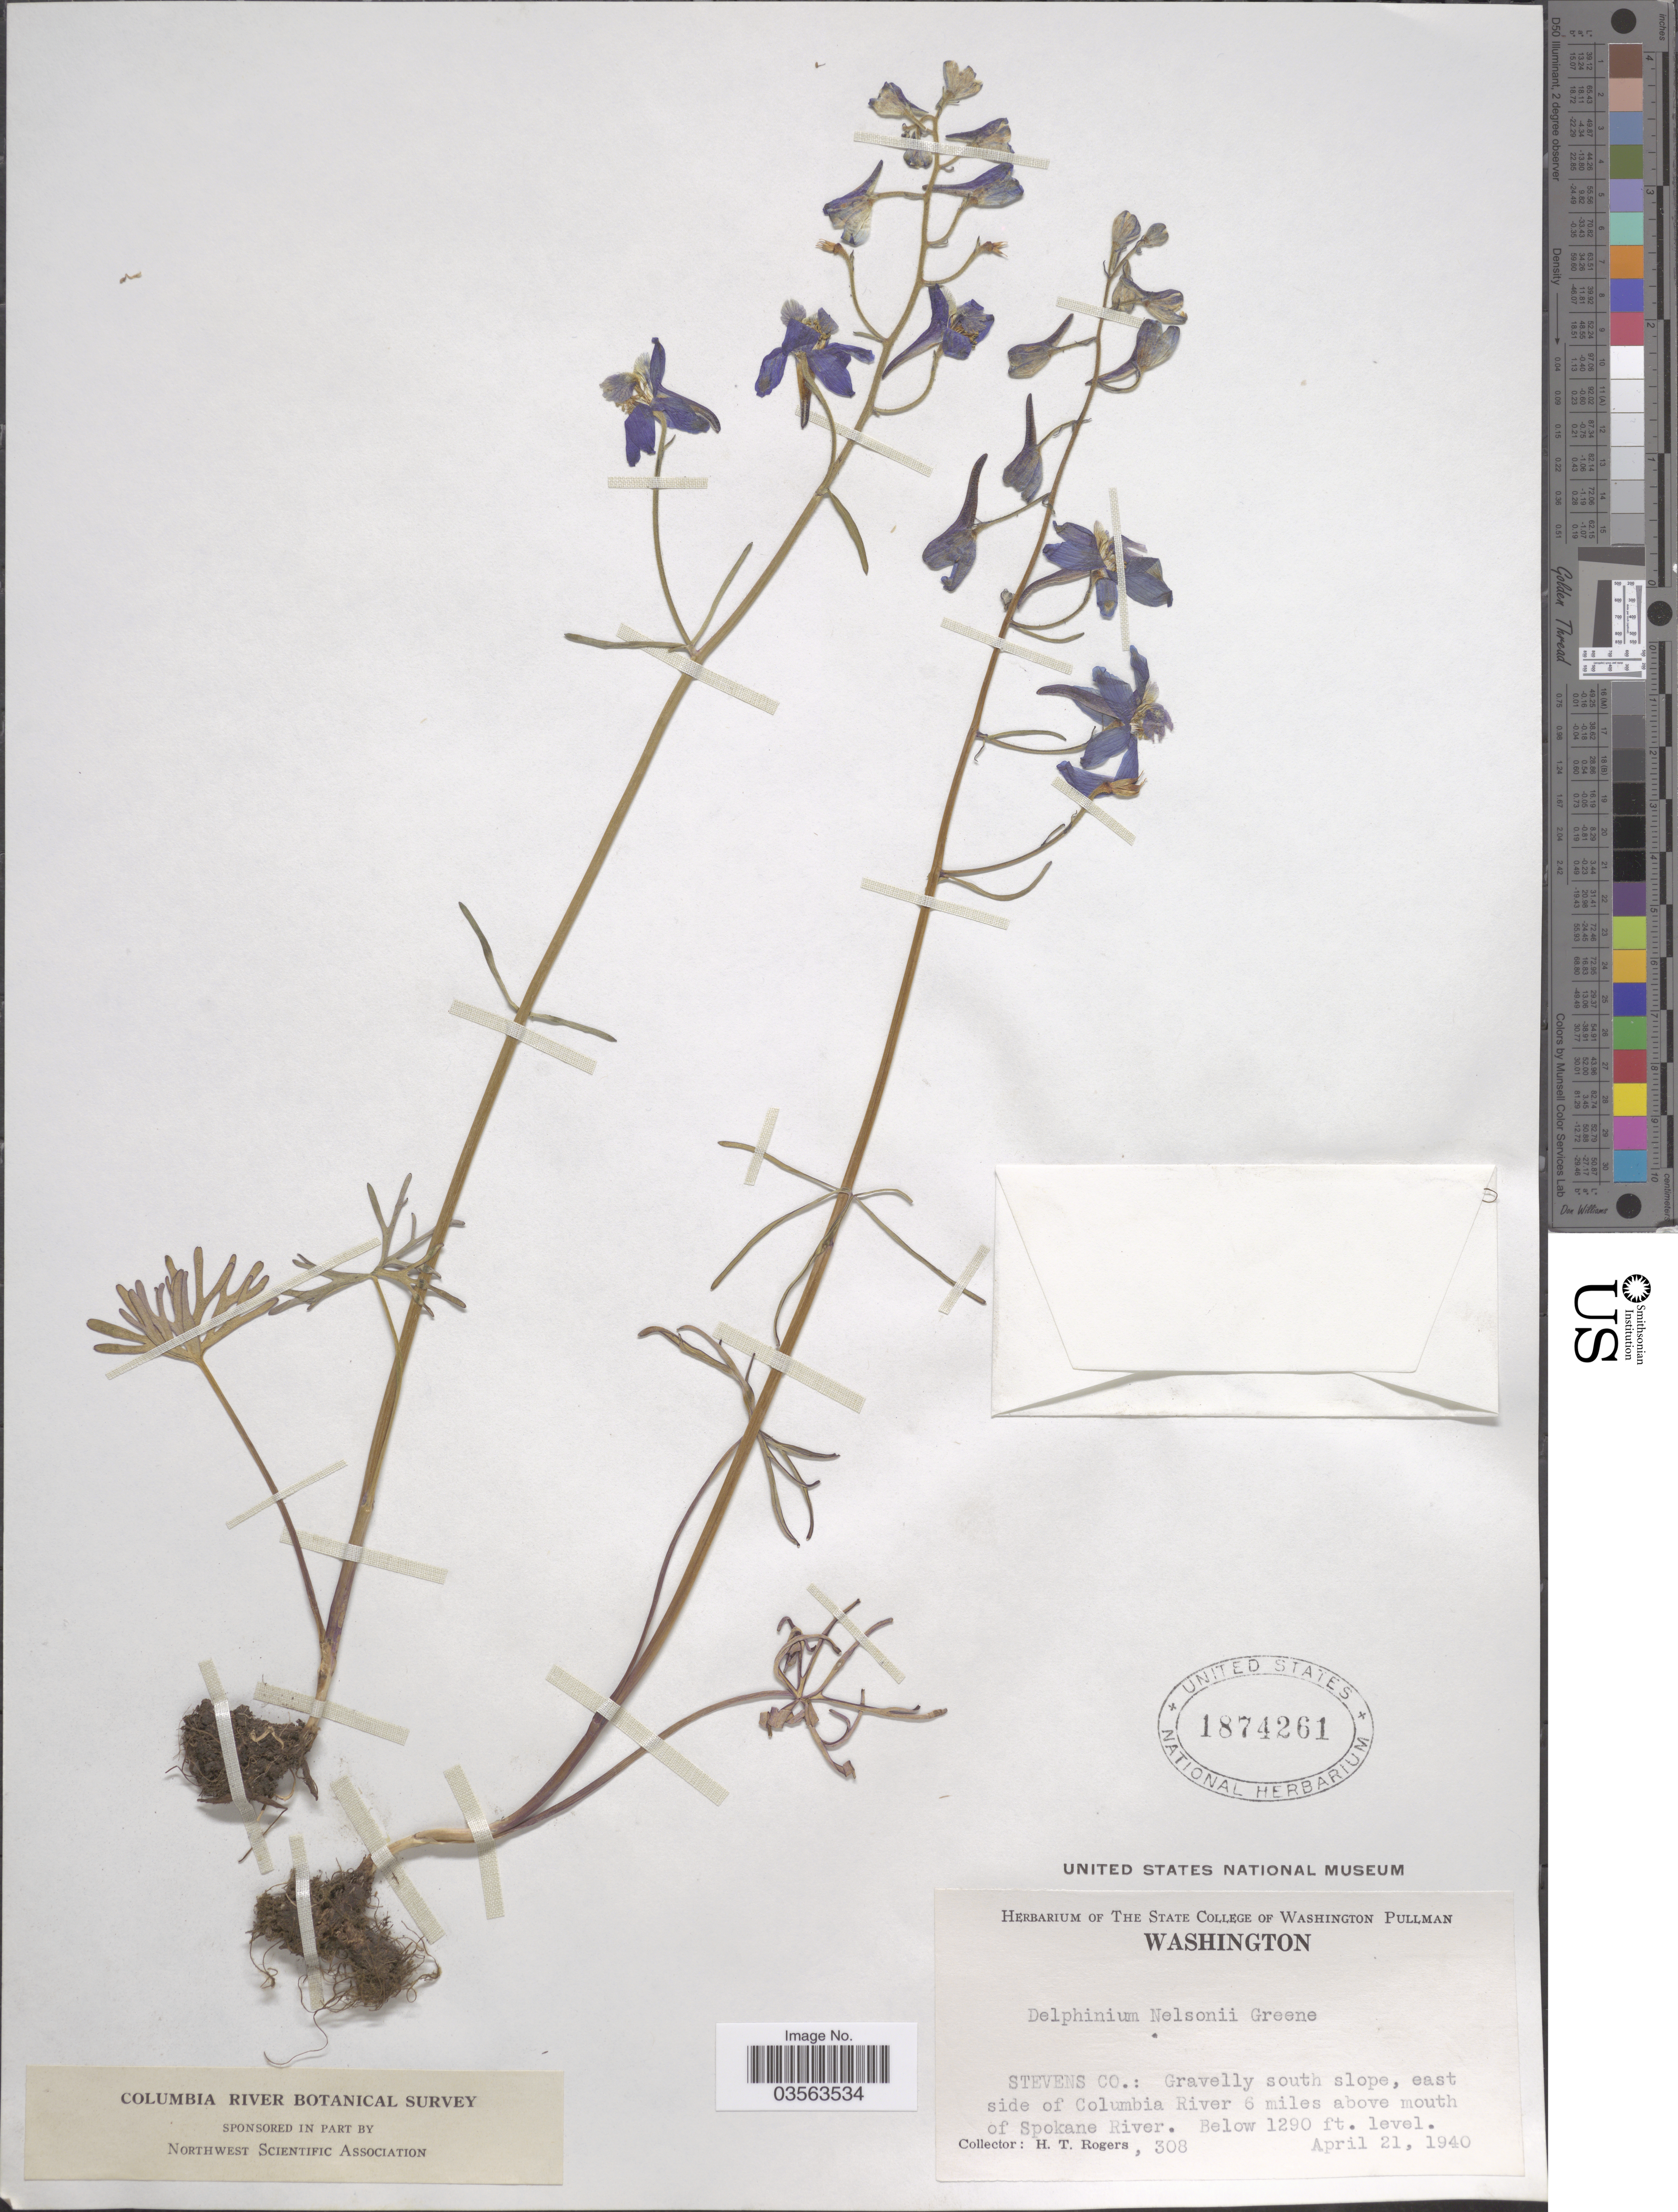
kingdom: Plantae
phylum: Tracheophyta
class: Magnoliopsida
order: Ranunculales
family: Ranunculaceae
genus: Delphinium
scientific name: Delphinium nelsonii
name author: Greene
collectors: H. Rogers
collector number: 308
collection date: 1940-04-21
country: United States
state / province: Washington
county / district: Spokane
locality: Stevens Co.: Gravelly south slope, east side of Columbia River 6 miles above mouth of Spokane River.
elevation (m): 393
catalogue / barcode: US 1874261